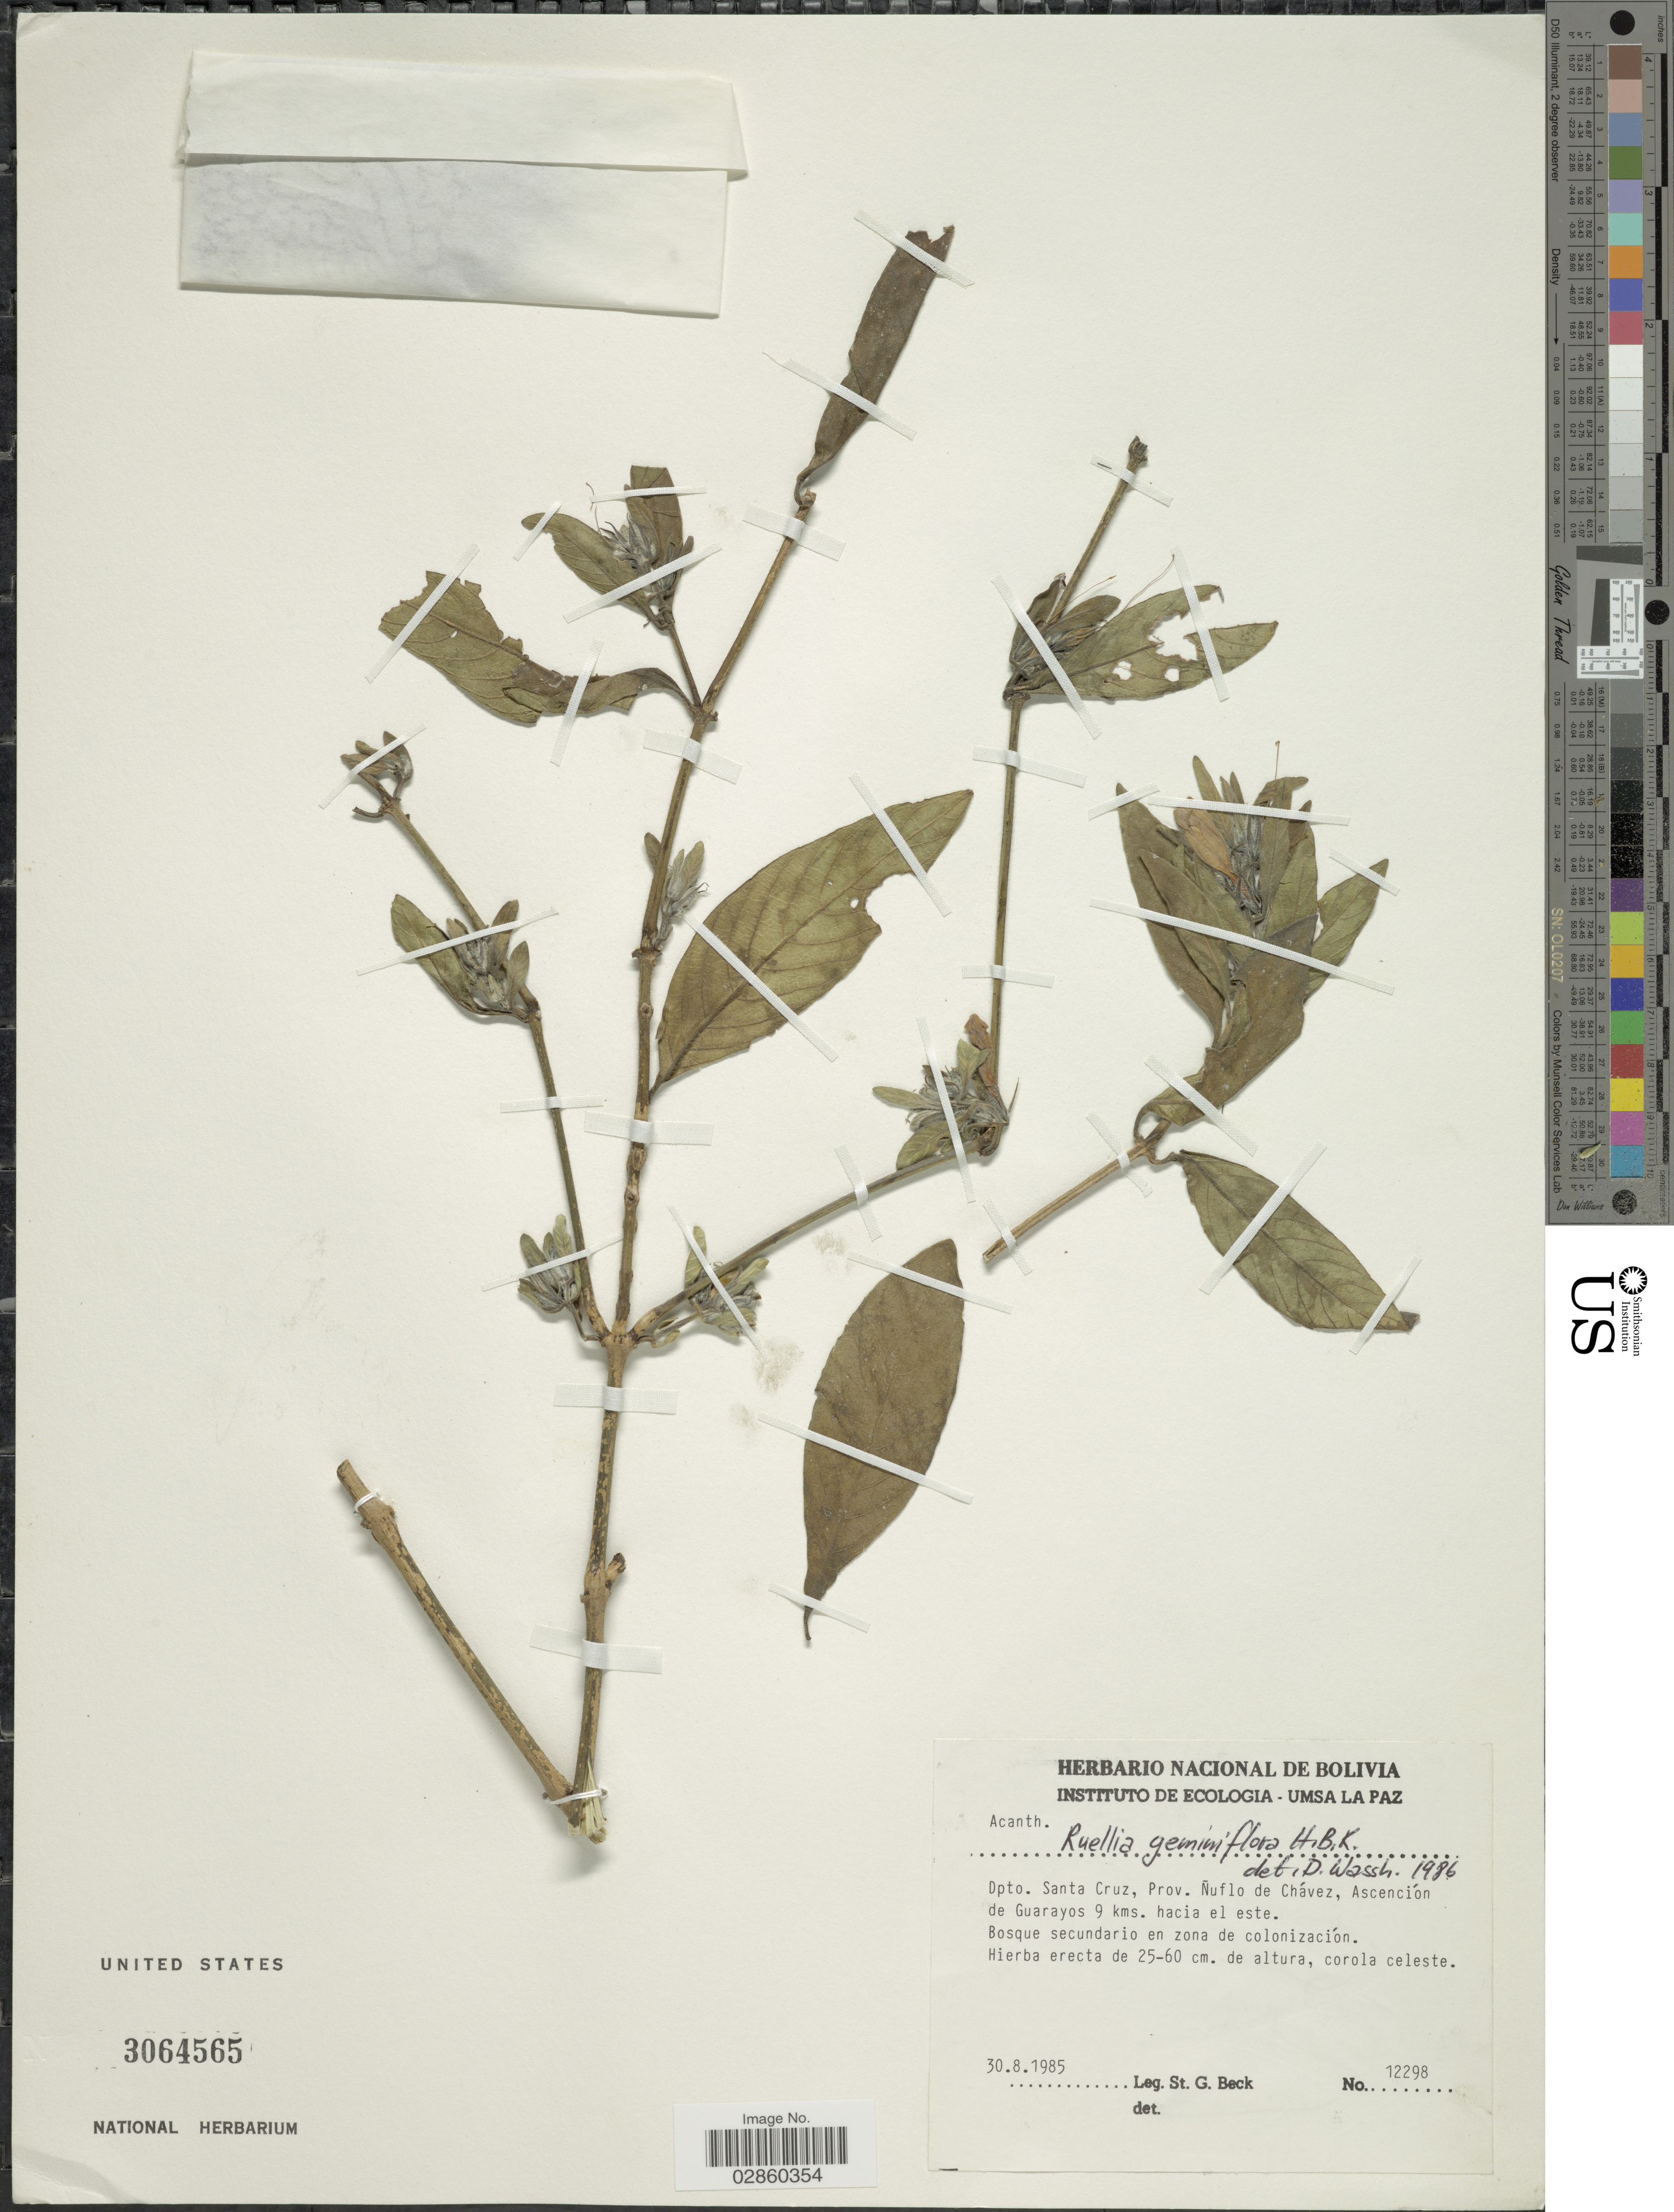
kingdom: Plantae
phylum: Tracheophyta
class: Magnoliopsida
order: Lamiales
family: Acanthaceae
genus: Ruellia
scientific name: Ruellia geminiflora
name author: Kunth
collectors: S. G. Beck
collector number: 12298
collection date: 1985-08-30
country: Bolivia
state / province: Santa Cruz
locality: Dpto. Santa Cruz, Prov. Ñuflo de Chávez, Ascención de Guarayos 9 kms. hacia el este.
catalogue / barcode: US 3064565